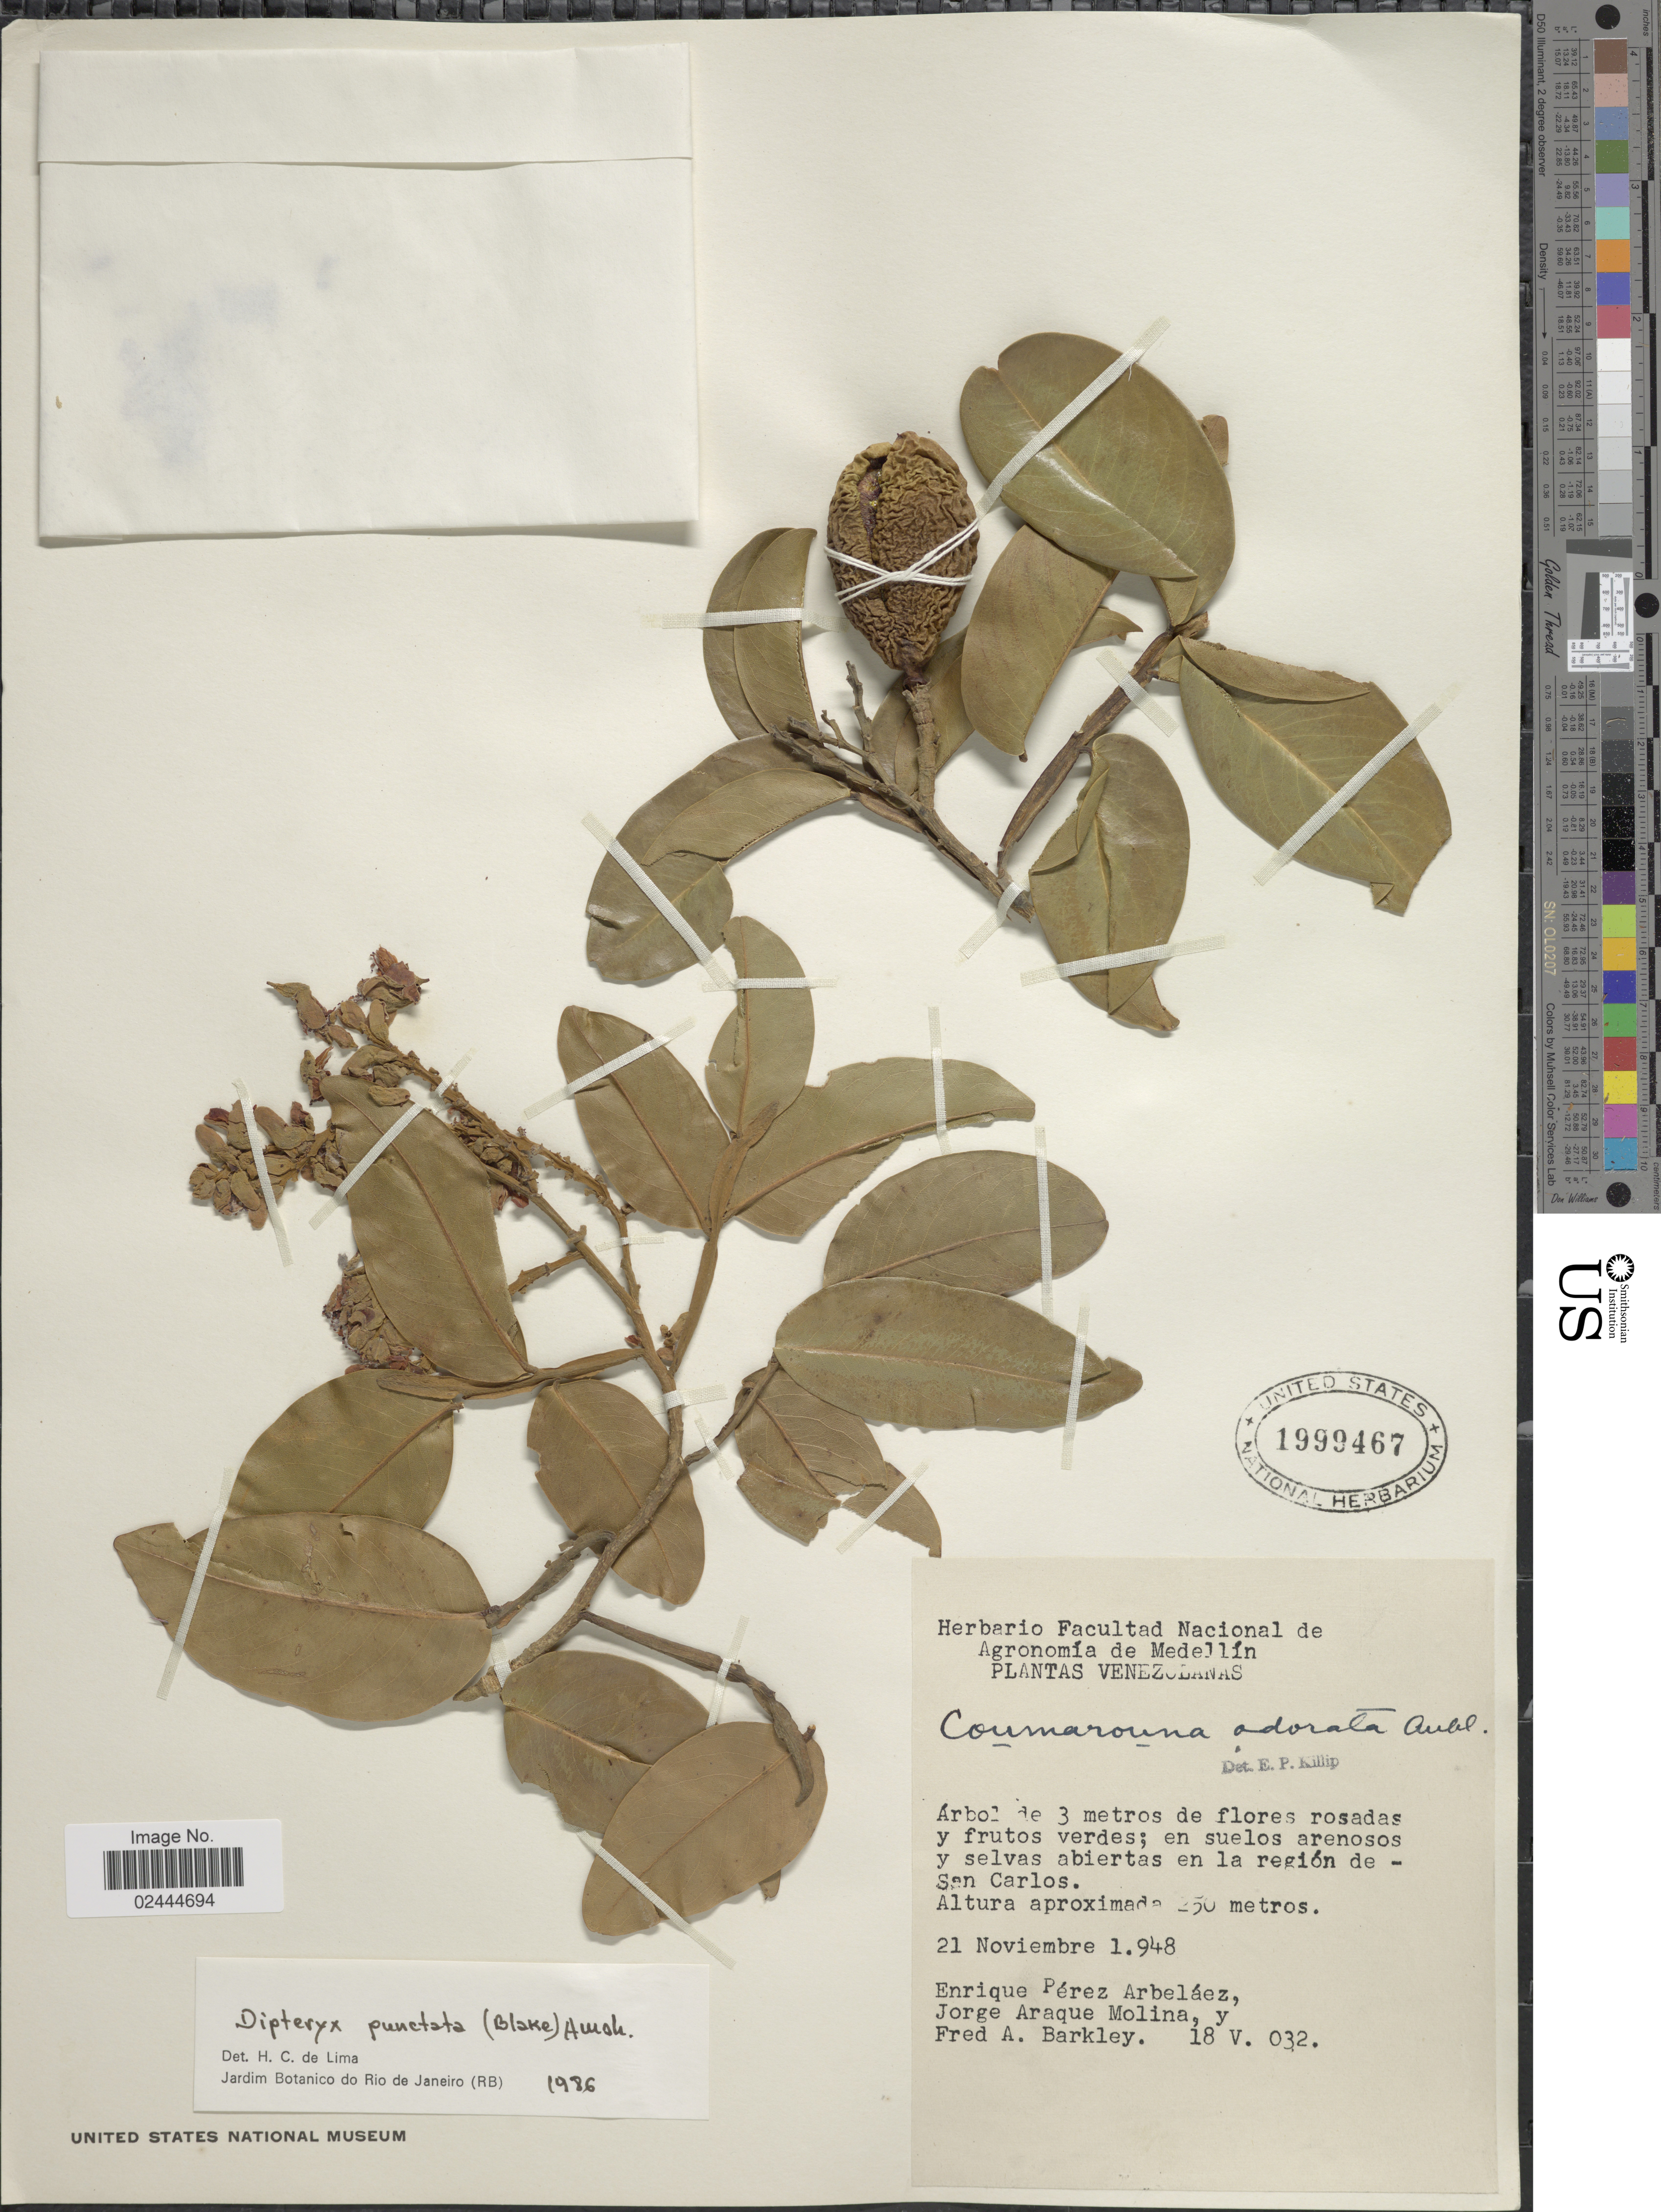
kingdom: Plantae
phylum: Tracheophyta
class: Magnoliopsida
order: Fabales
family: Fabaceae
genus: Dipteryx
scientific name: Dipteryx punctata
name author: (S.F. Blake) Amshoff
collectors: E. Pérez Arbeláez, J. Araque Molina & F. A. Barkley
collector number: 18 V 032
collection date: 1948-11-21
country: Venezuela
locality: La región de San Carlos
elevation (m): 250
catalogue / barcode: US 1999467